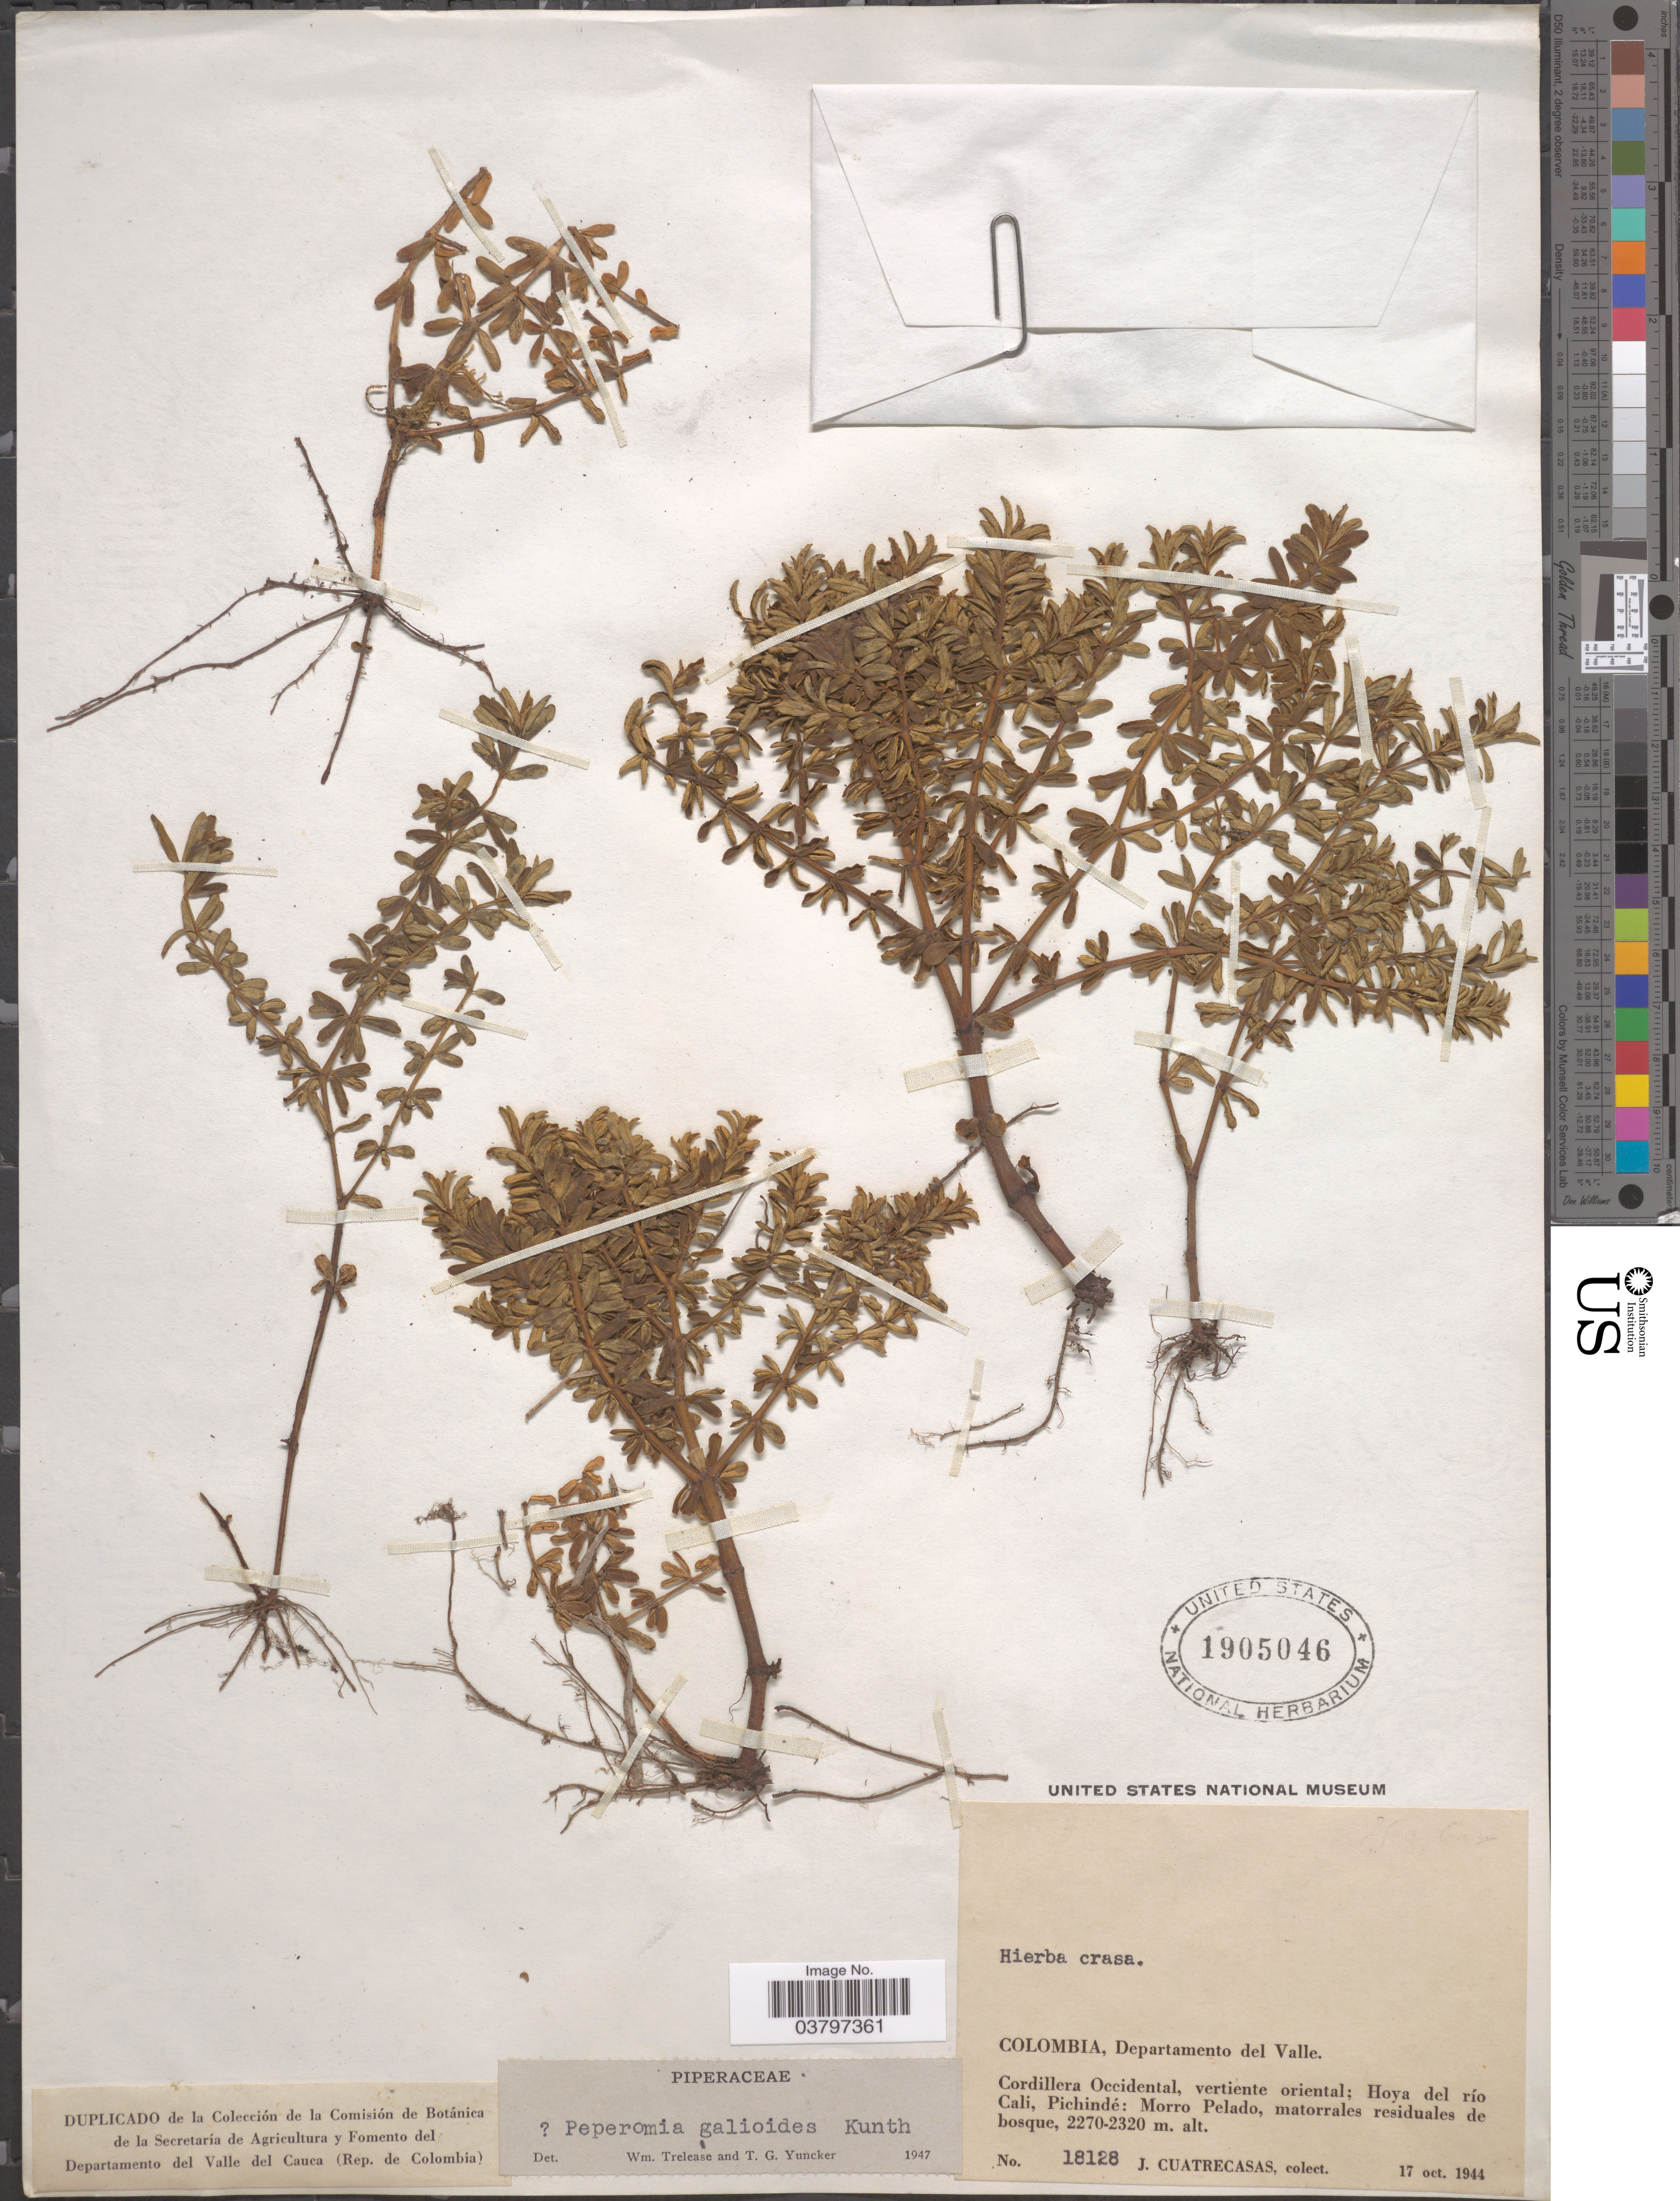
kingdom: Plantae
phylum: Tracheophyta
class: Magnoliopsida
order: Piperales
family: Piperaceae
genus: Peperomia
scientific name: Peperomia galioides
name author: Kunth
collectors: J. Cuatrecasas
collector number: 18128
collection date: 1944-10-17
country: Colombia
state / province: Valle del Cauca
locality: Departamento del Valle. Cordillera Occidental, vertiente oriental; Hoya del río Cali, Pichinché: Morro Pelado.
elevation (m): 2270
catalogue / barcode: US 1905046